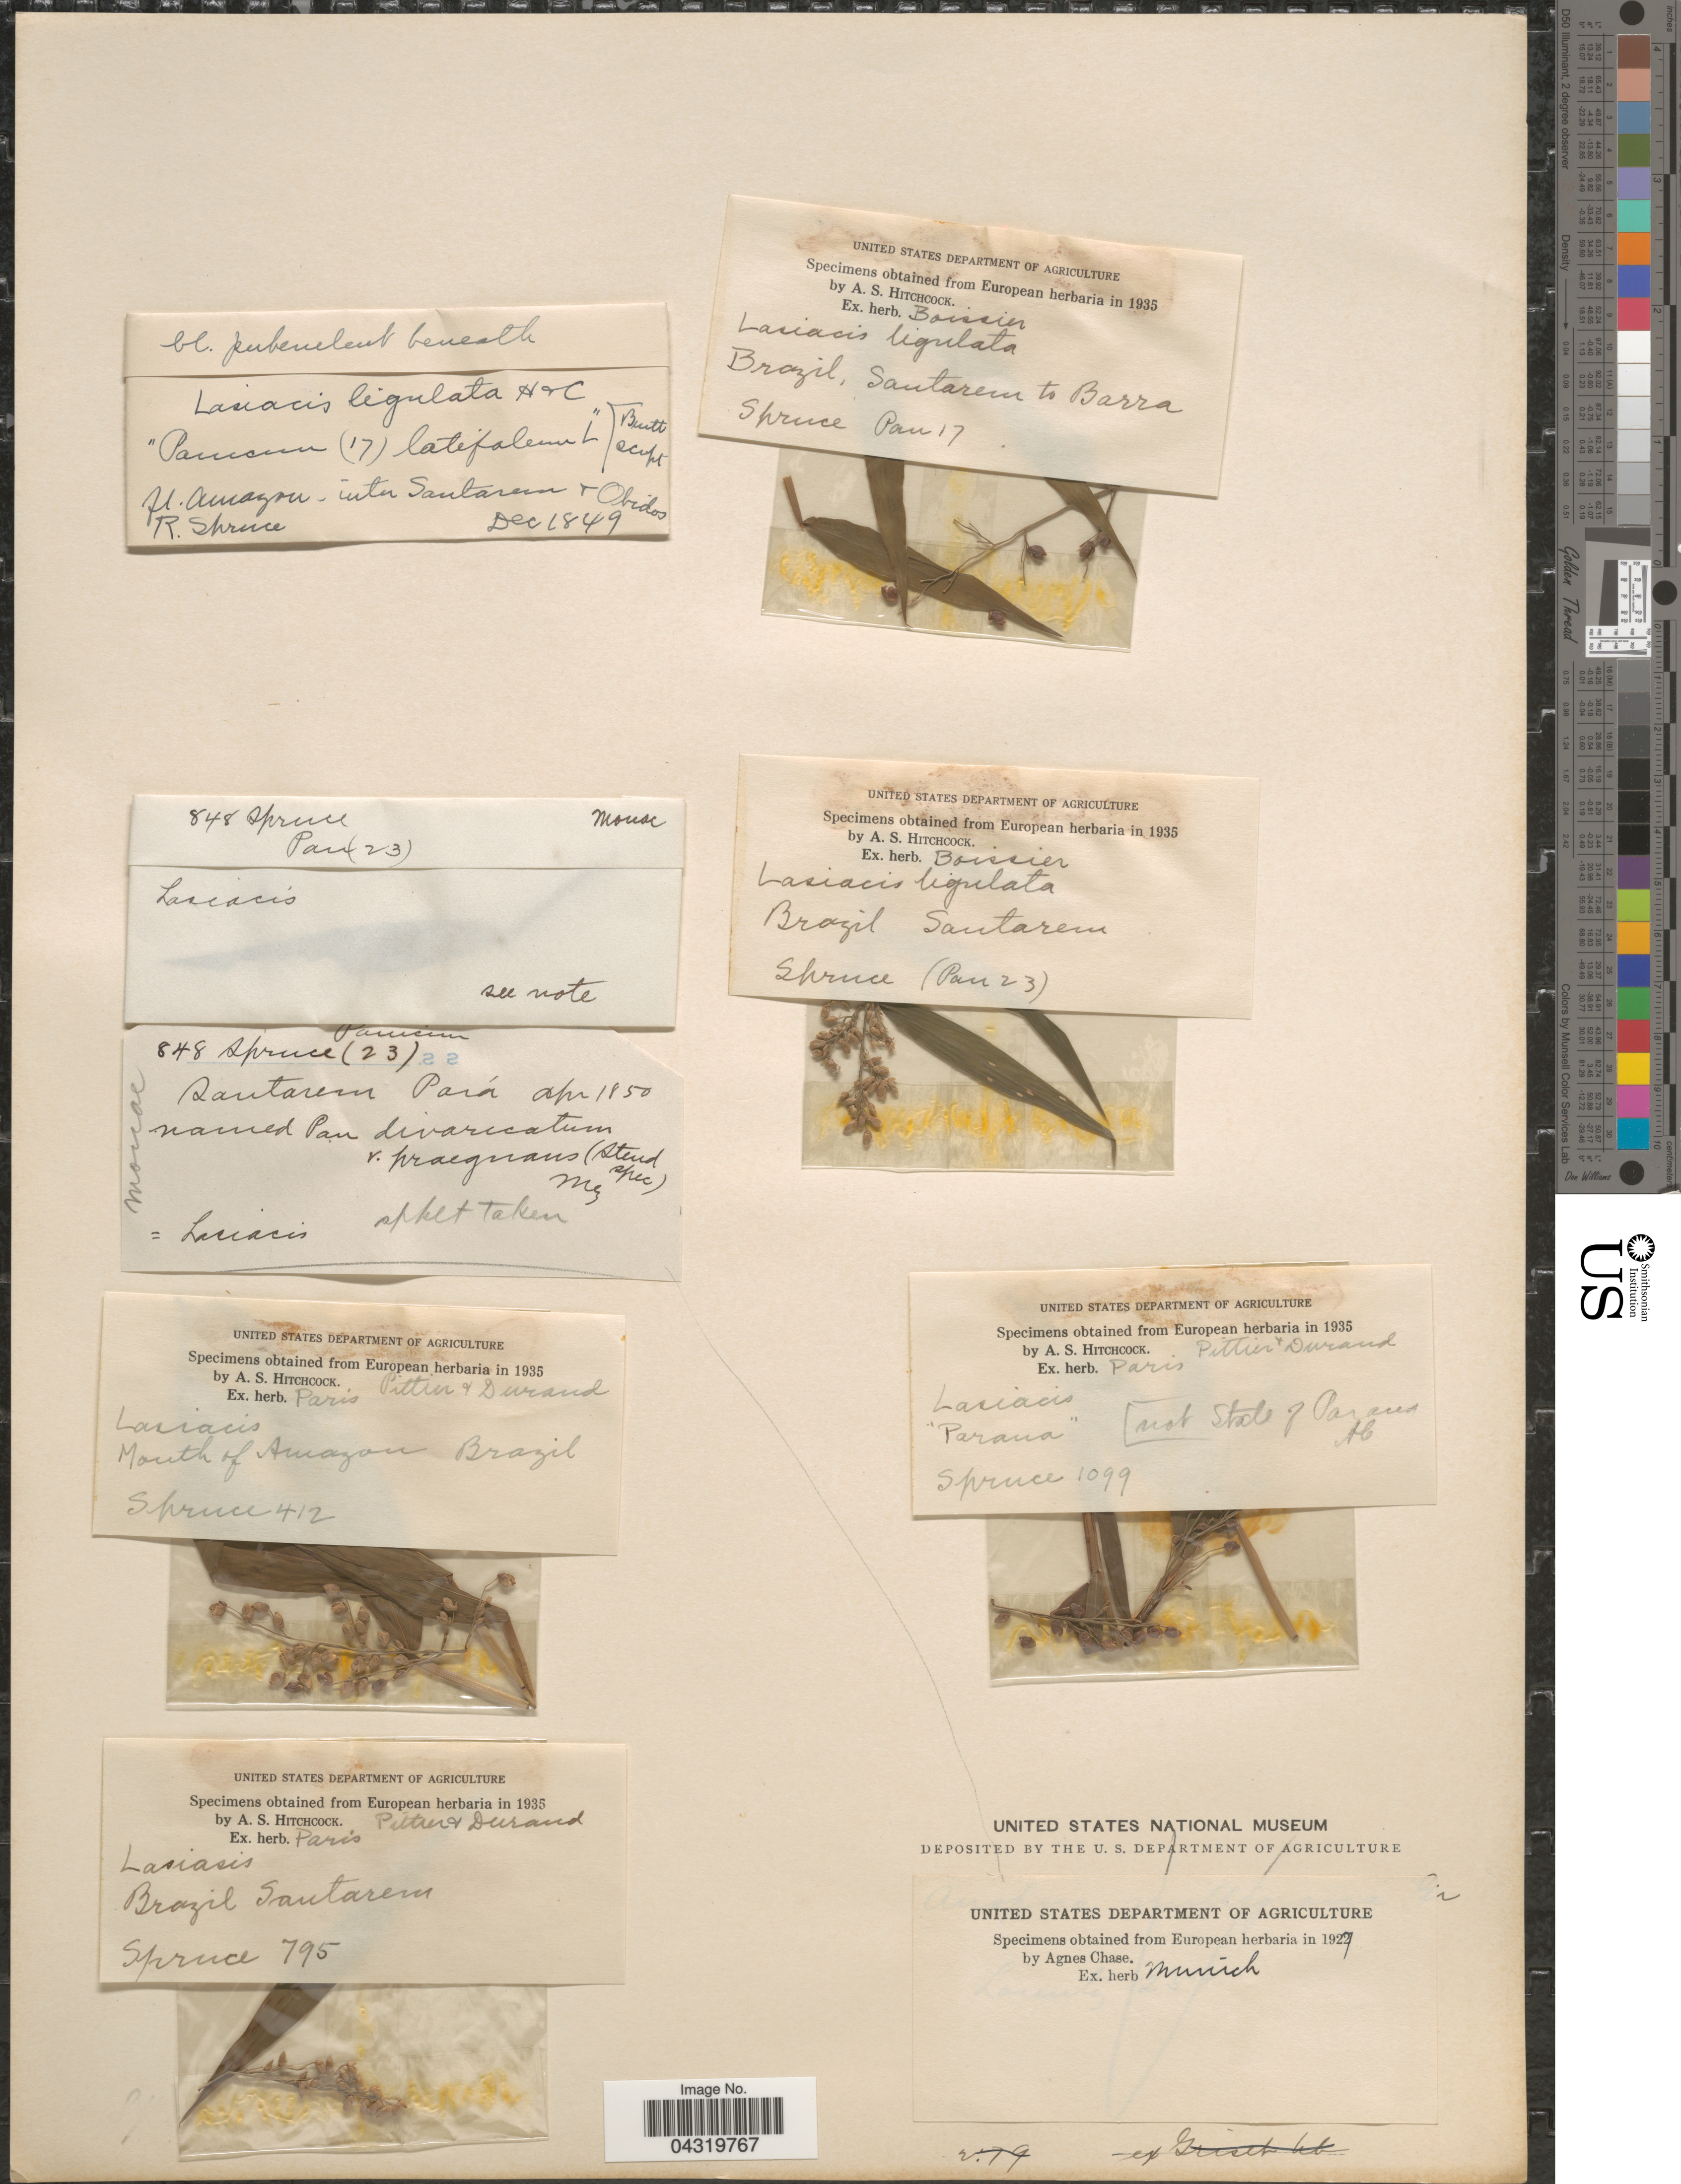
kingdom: Plantae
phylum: Tracheophyta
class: Liliopsida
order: Poales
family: Poaceae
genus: Lasiacis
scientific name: Lasiacis ligulata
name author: Hitchc. & Chase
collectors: -. Spruce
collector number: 1099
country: Brazil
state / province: Paraná